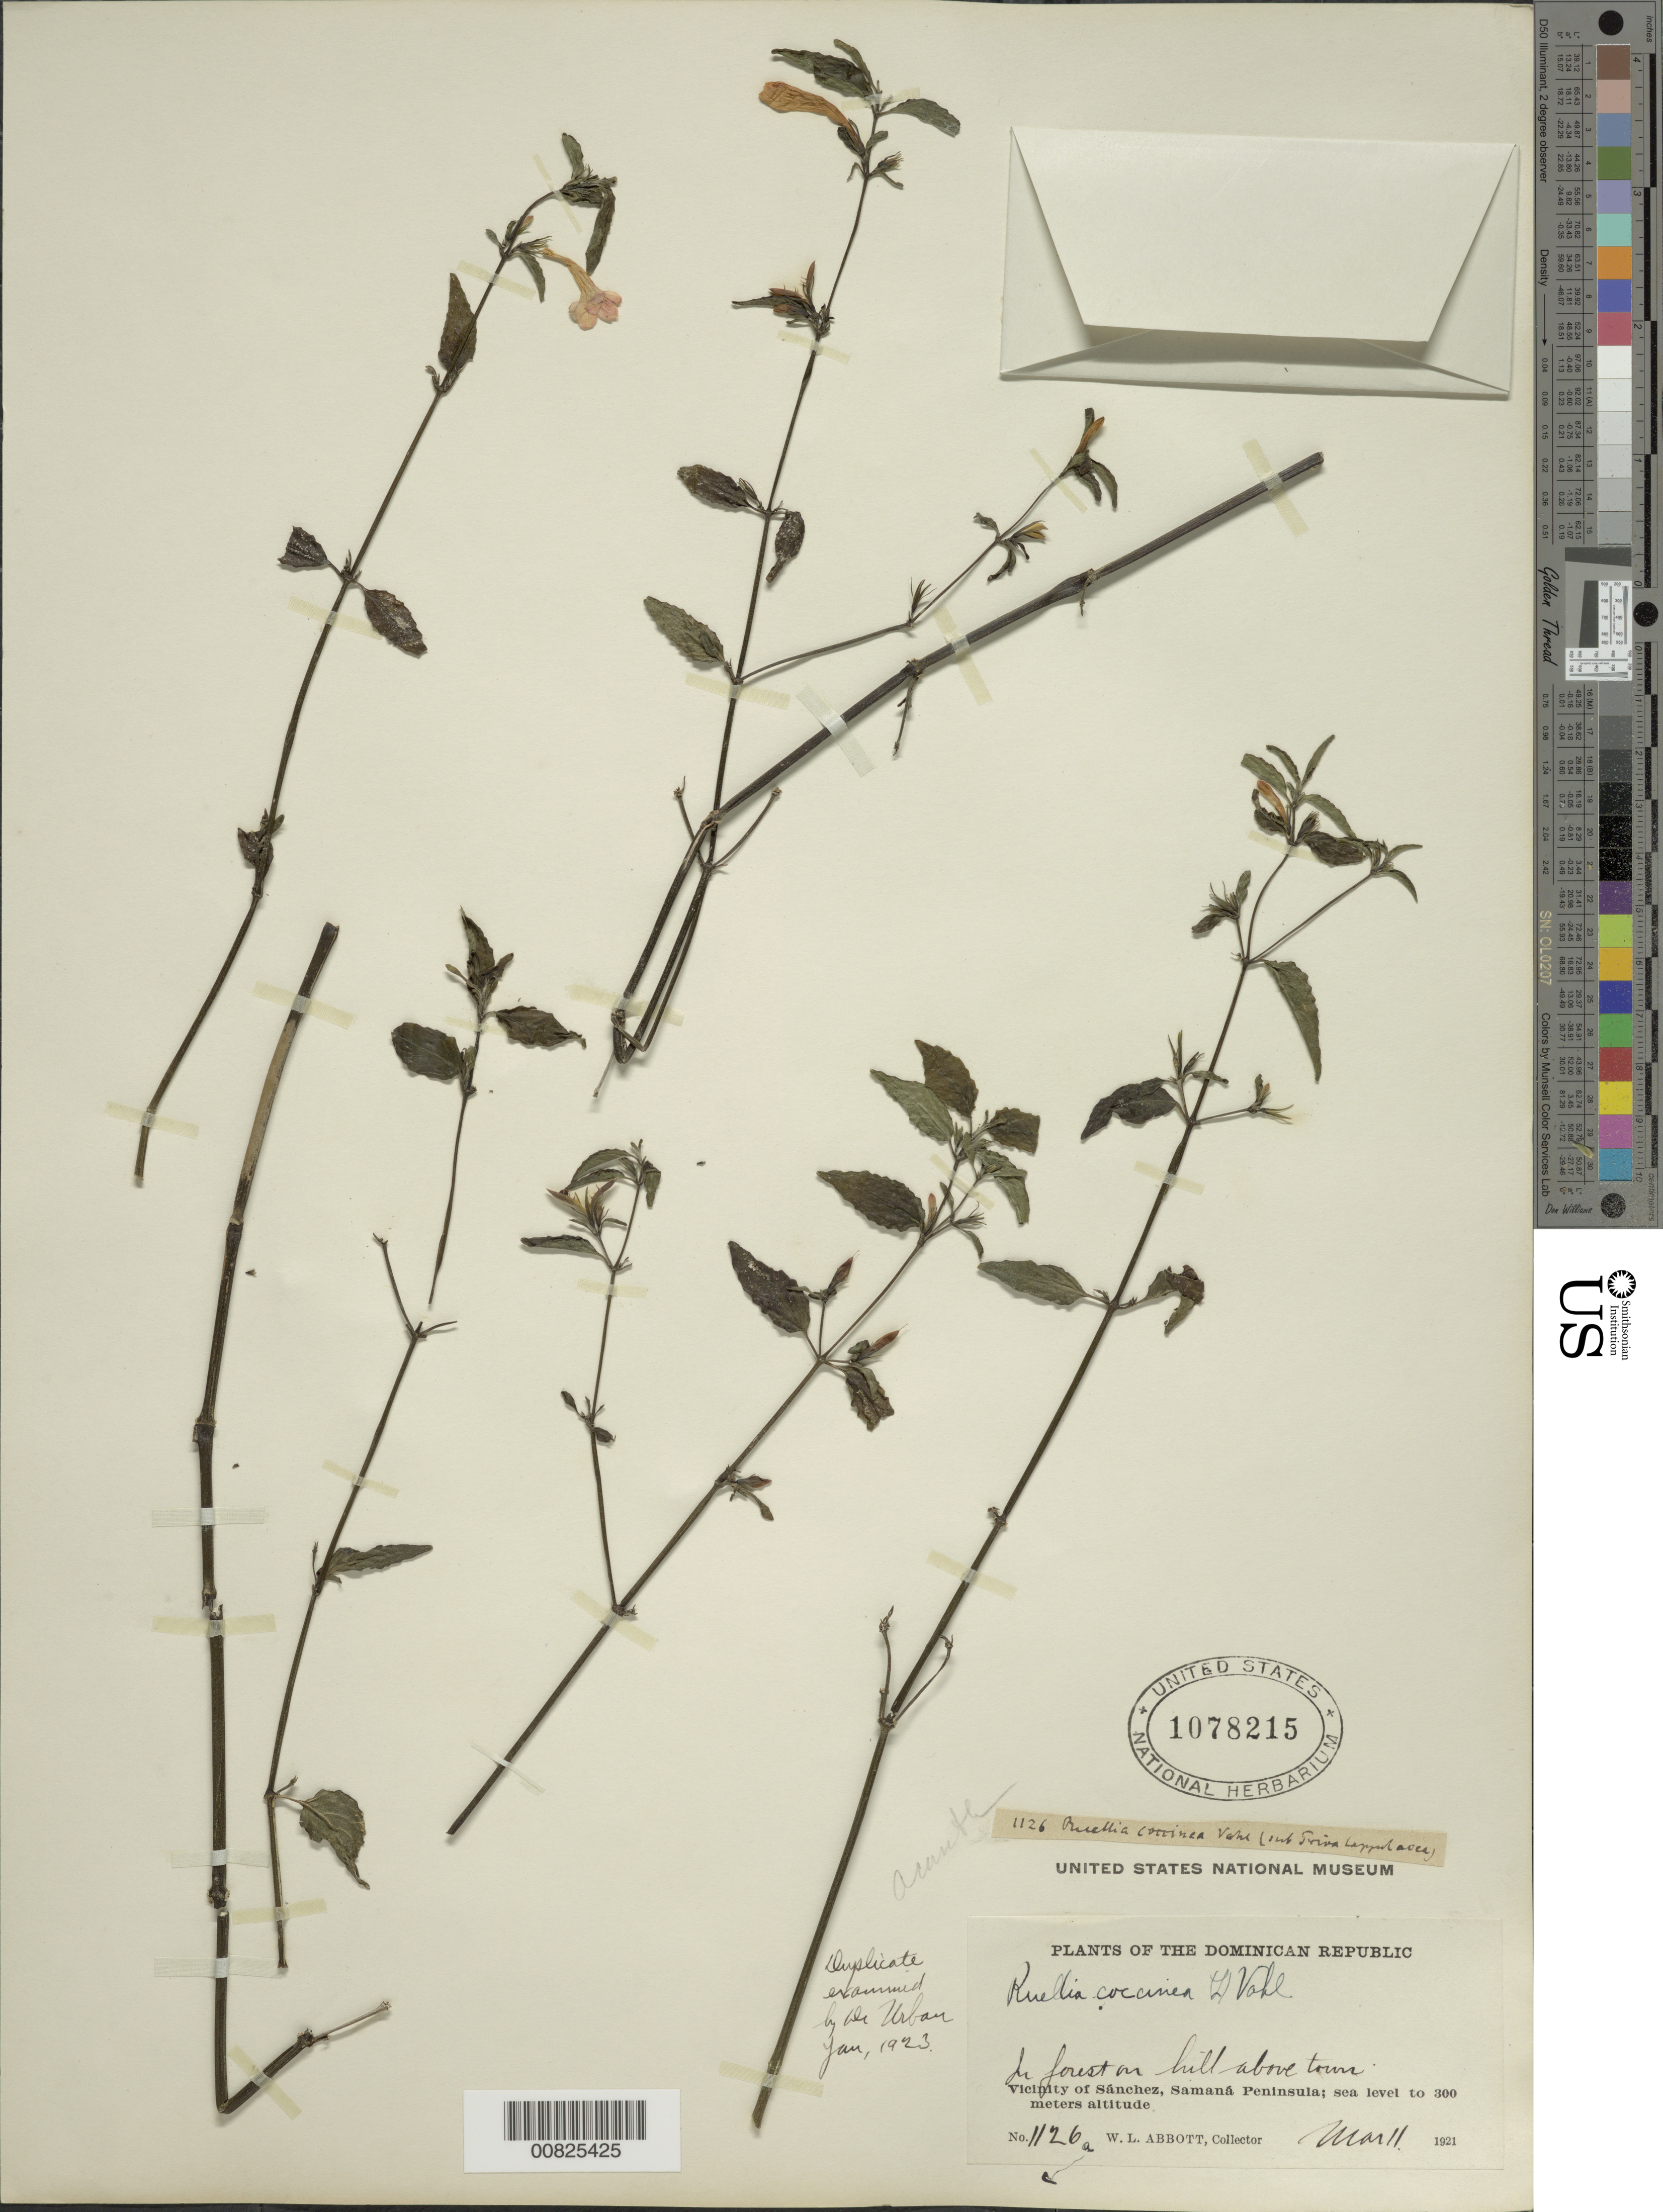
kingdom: Plantae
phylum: Tracheophyta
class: Magnoliopsida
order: Lamiales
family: Acanthaceae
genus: Ruellia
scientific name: Ruellia coccinea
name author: (L.) Vahl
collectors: W. L. Abbott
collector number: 1126A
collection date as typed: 11 Mar 1921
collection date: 1921-03-11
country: Dominican Republic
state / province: Samana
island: Hispaniola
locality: Vicinity of Sánchez, Samaná Peninsula, hill above town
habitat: In forest on hill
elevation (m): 0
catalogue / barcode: US 1078215